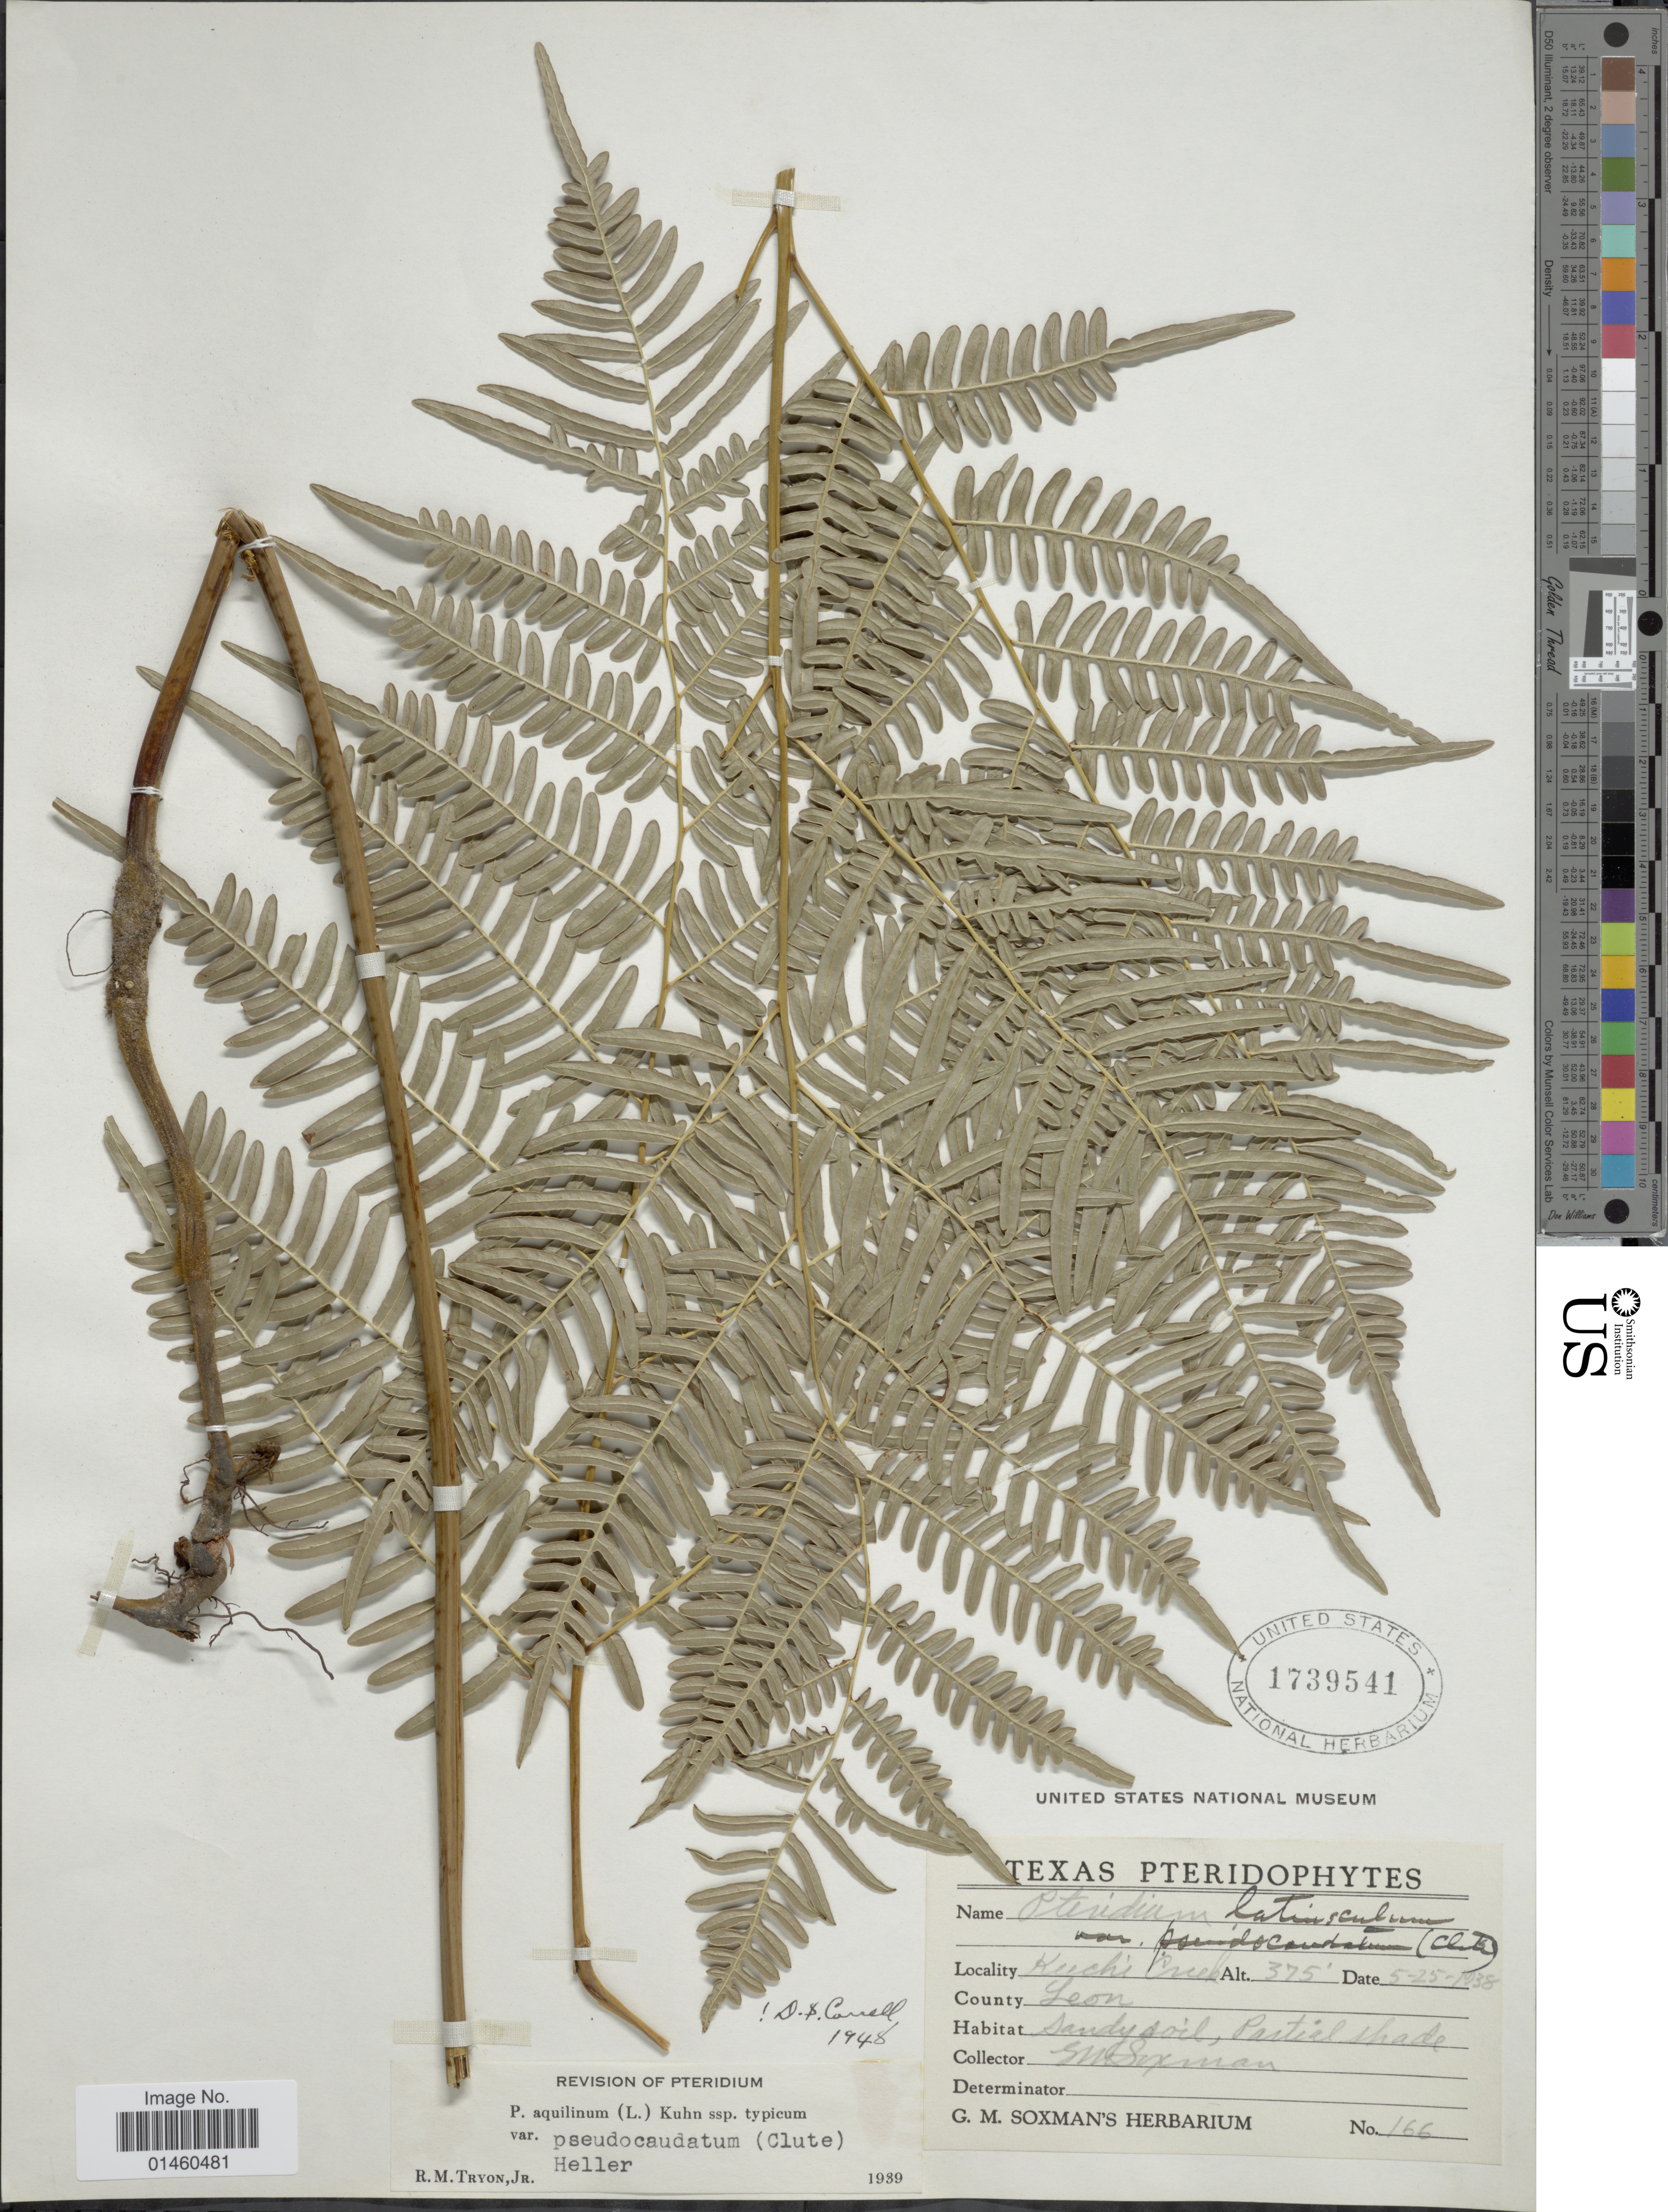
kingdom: Plantae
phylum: Tracheophyta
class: Polypodiopsida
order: Polypodiales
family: Dennstaedtiaceae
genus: Pteridium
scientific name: Pteridium aquilinum var. pseudocaudatum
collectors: G. Soxman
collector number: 166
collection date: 1938-05-25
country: United States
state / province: Texas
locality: Keechi Creek, County Leon.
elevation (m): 114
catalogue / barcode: US 1739541